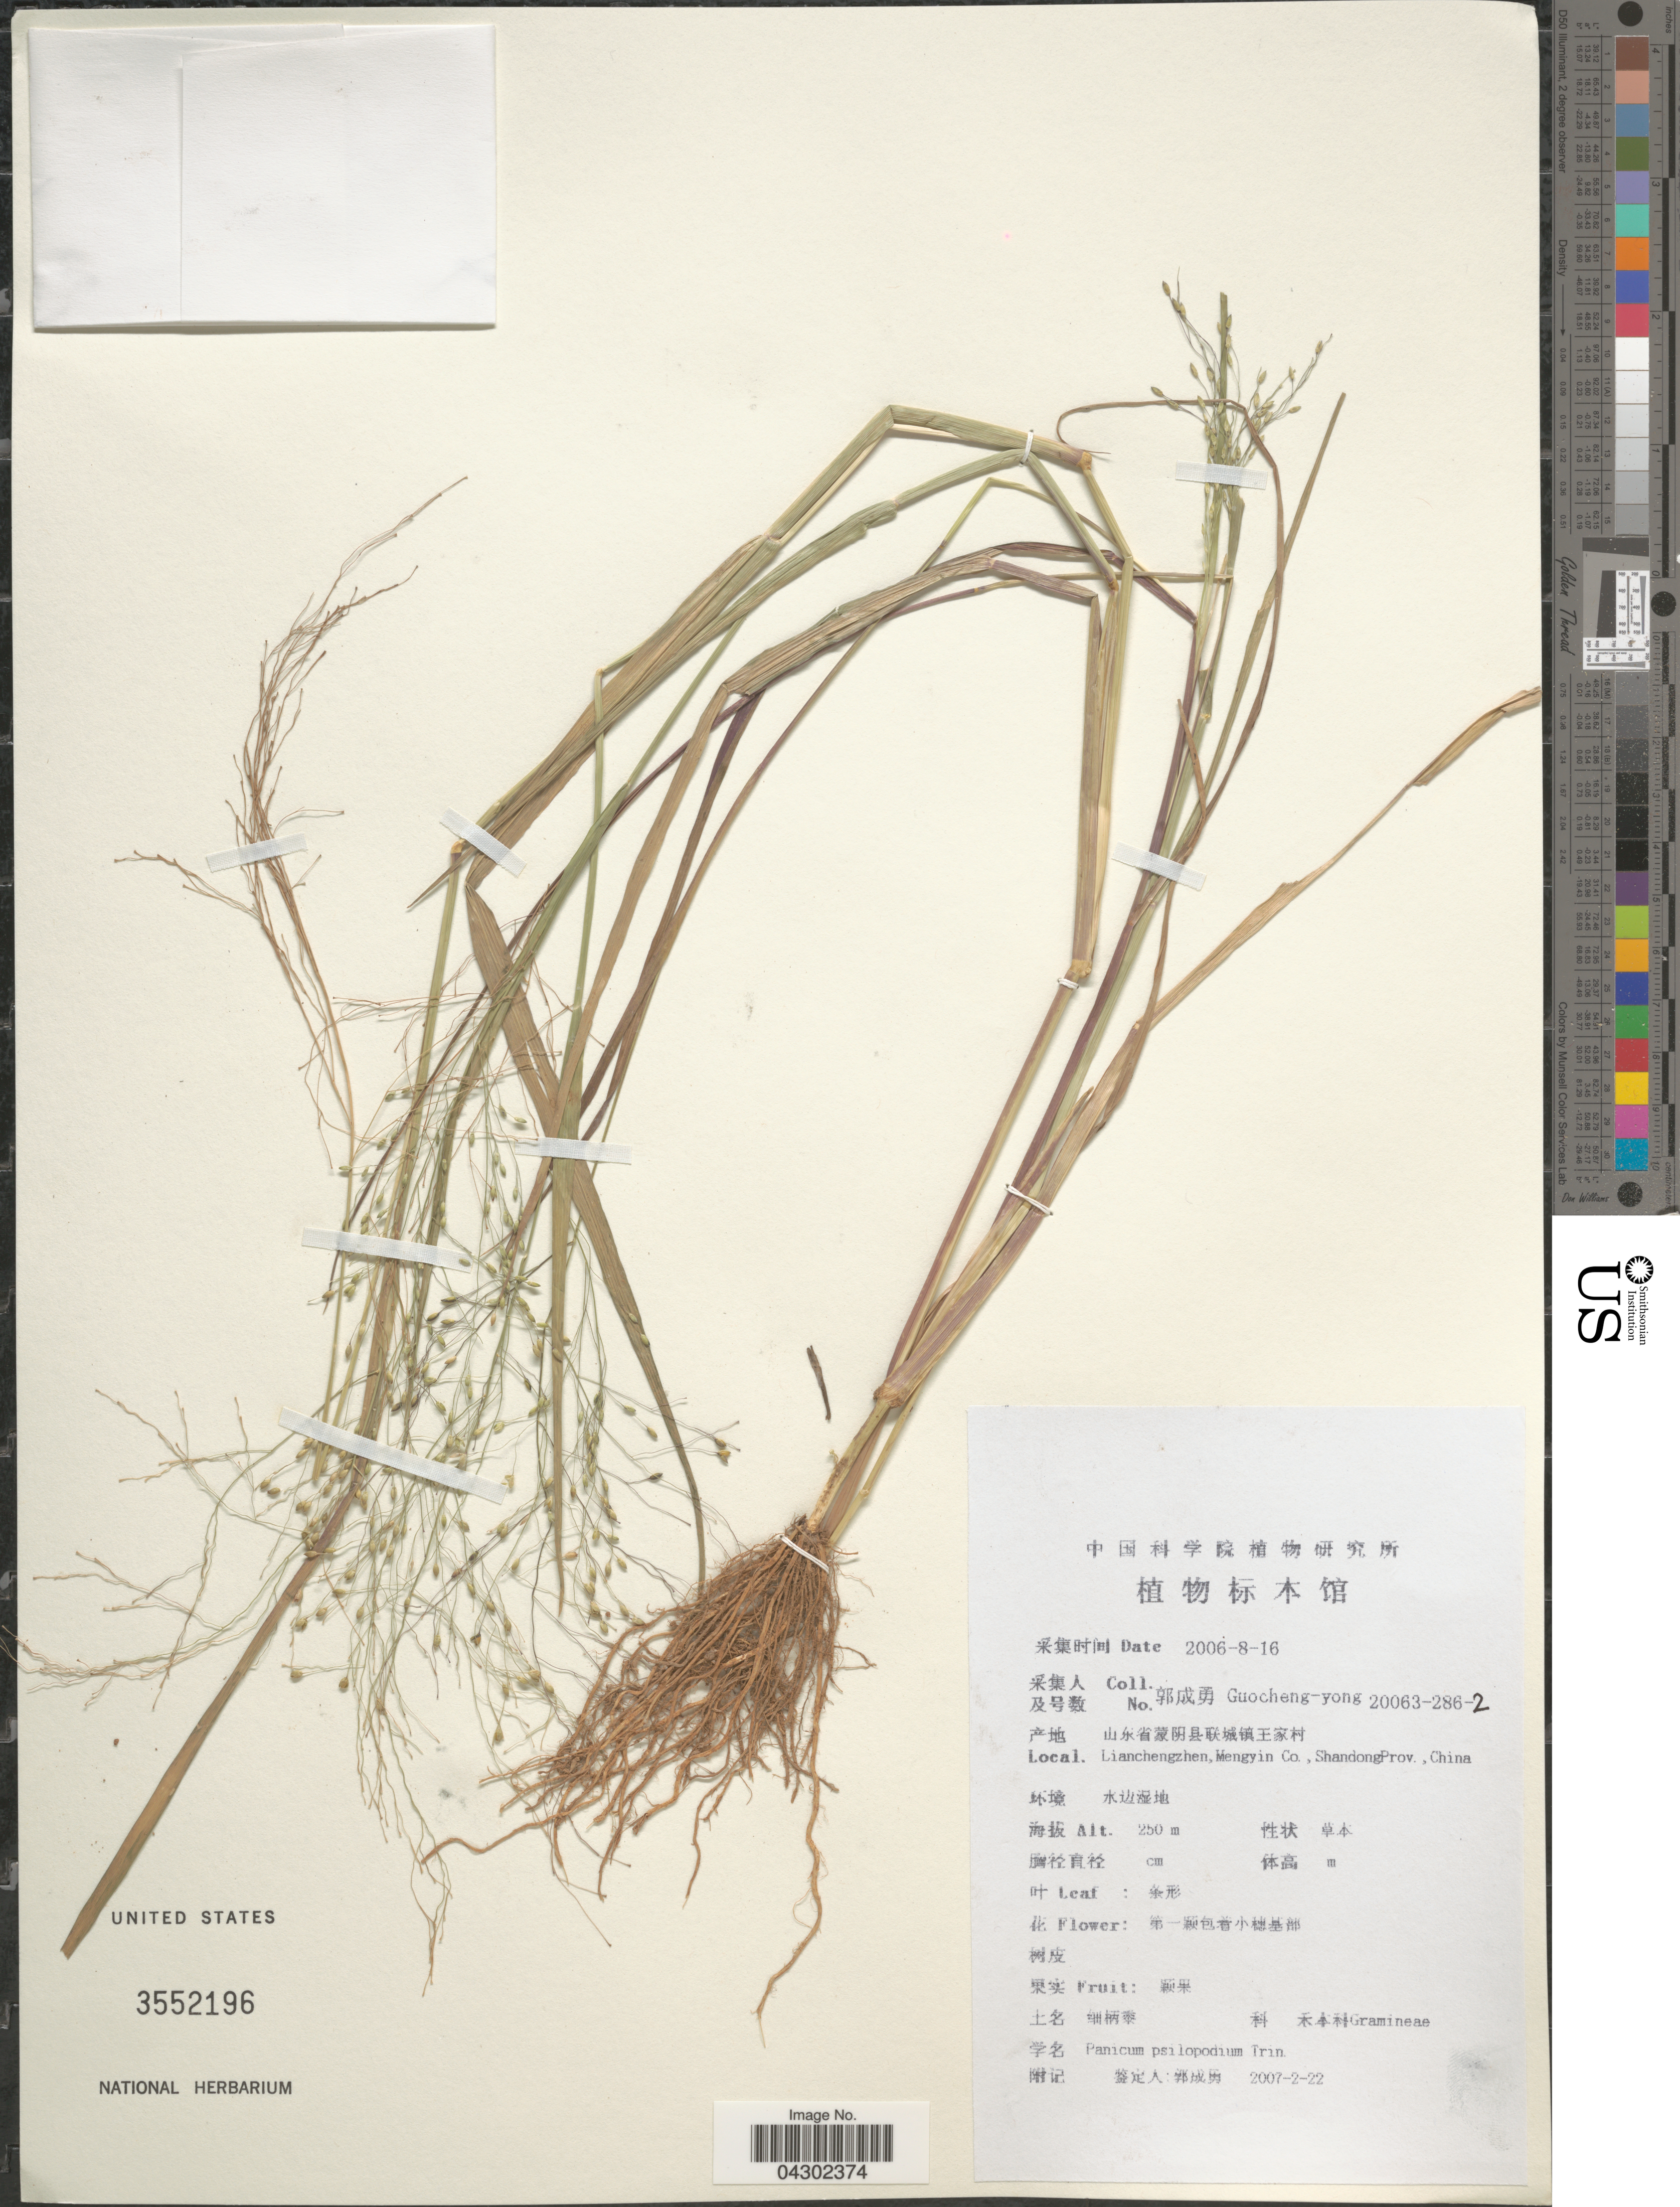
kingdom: Plantae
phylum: Tracheophyta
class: Liliopsida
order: Poales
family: Poaceae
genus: Panicum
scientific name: Panicum sumatrense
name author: P. Roth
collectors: Guo cheng-yong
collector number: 20063-286-2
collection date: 2006-08-16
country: China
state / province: Shandong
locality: Lianchengzhen, Mengyin Co.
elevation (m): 250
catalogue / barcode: US 3552196